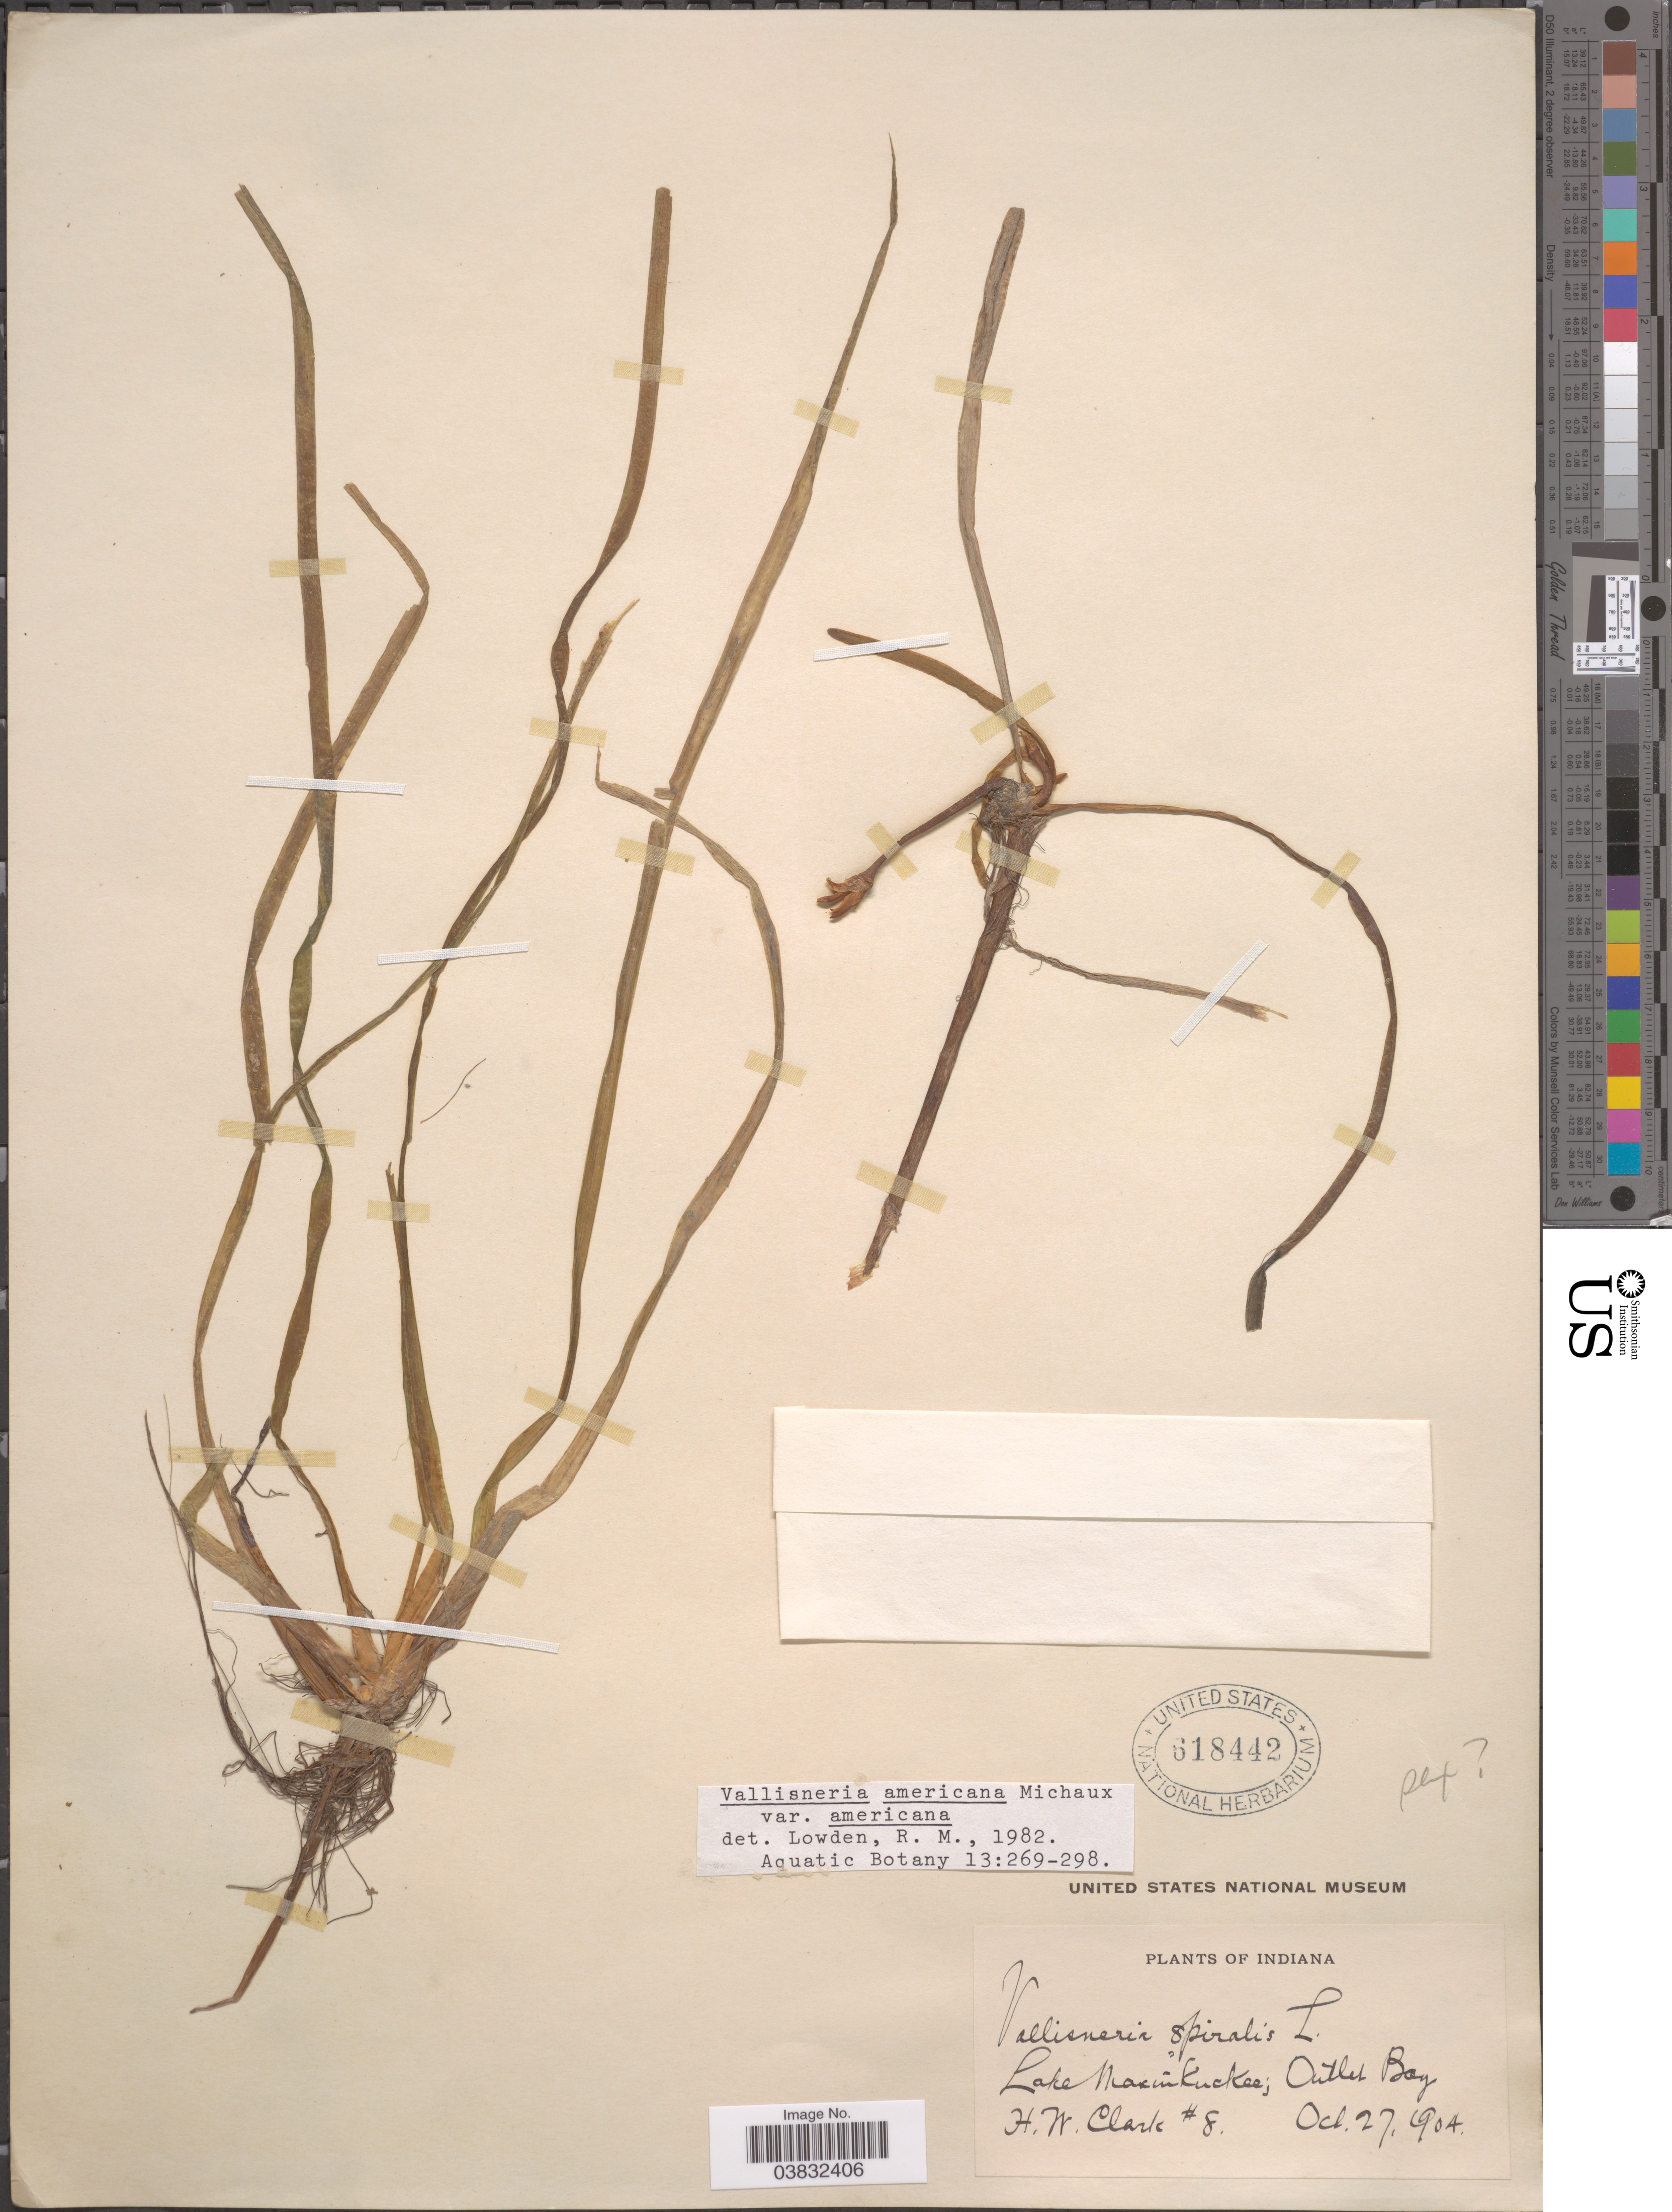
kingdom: Plantae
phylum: Tracheophyta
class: Liliopsida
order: Alismatales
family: Hydrocharitaceae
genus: Vallisneria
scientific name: Vallisneria americana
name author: Michx.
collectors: H. W. Clark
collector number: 8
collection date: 1904-10-27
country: United States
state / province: Indiana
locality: Lake MaxinKuckee; Outlet Bay.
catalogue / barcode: US 618442